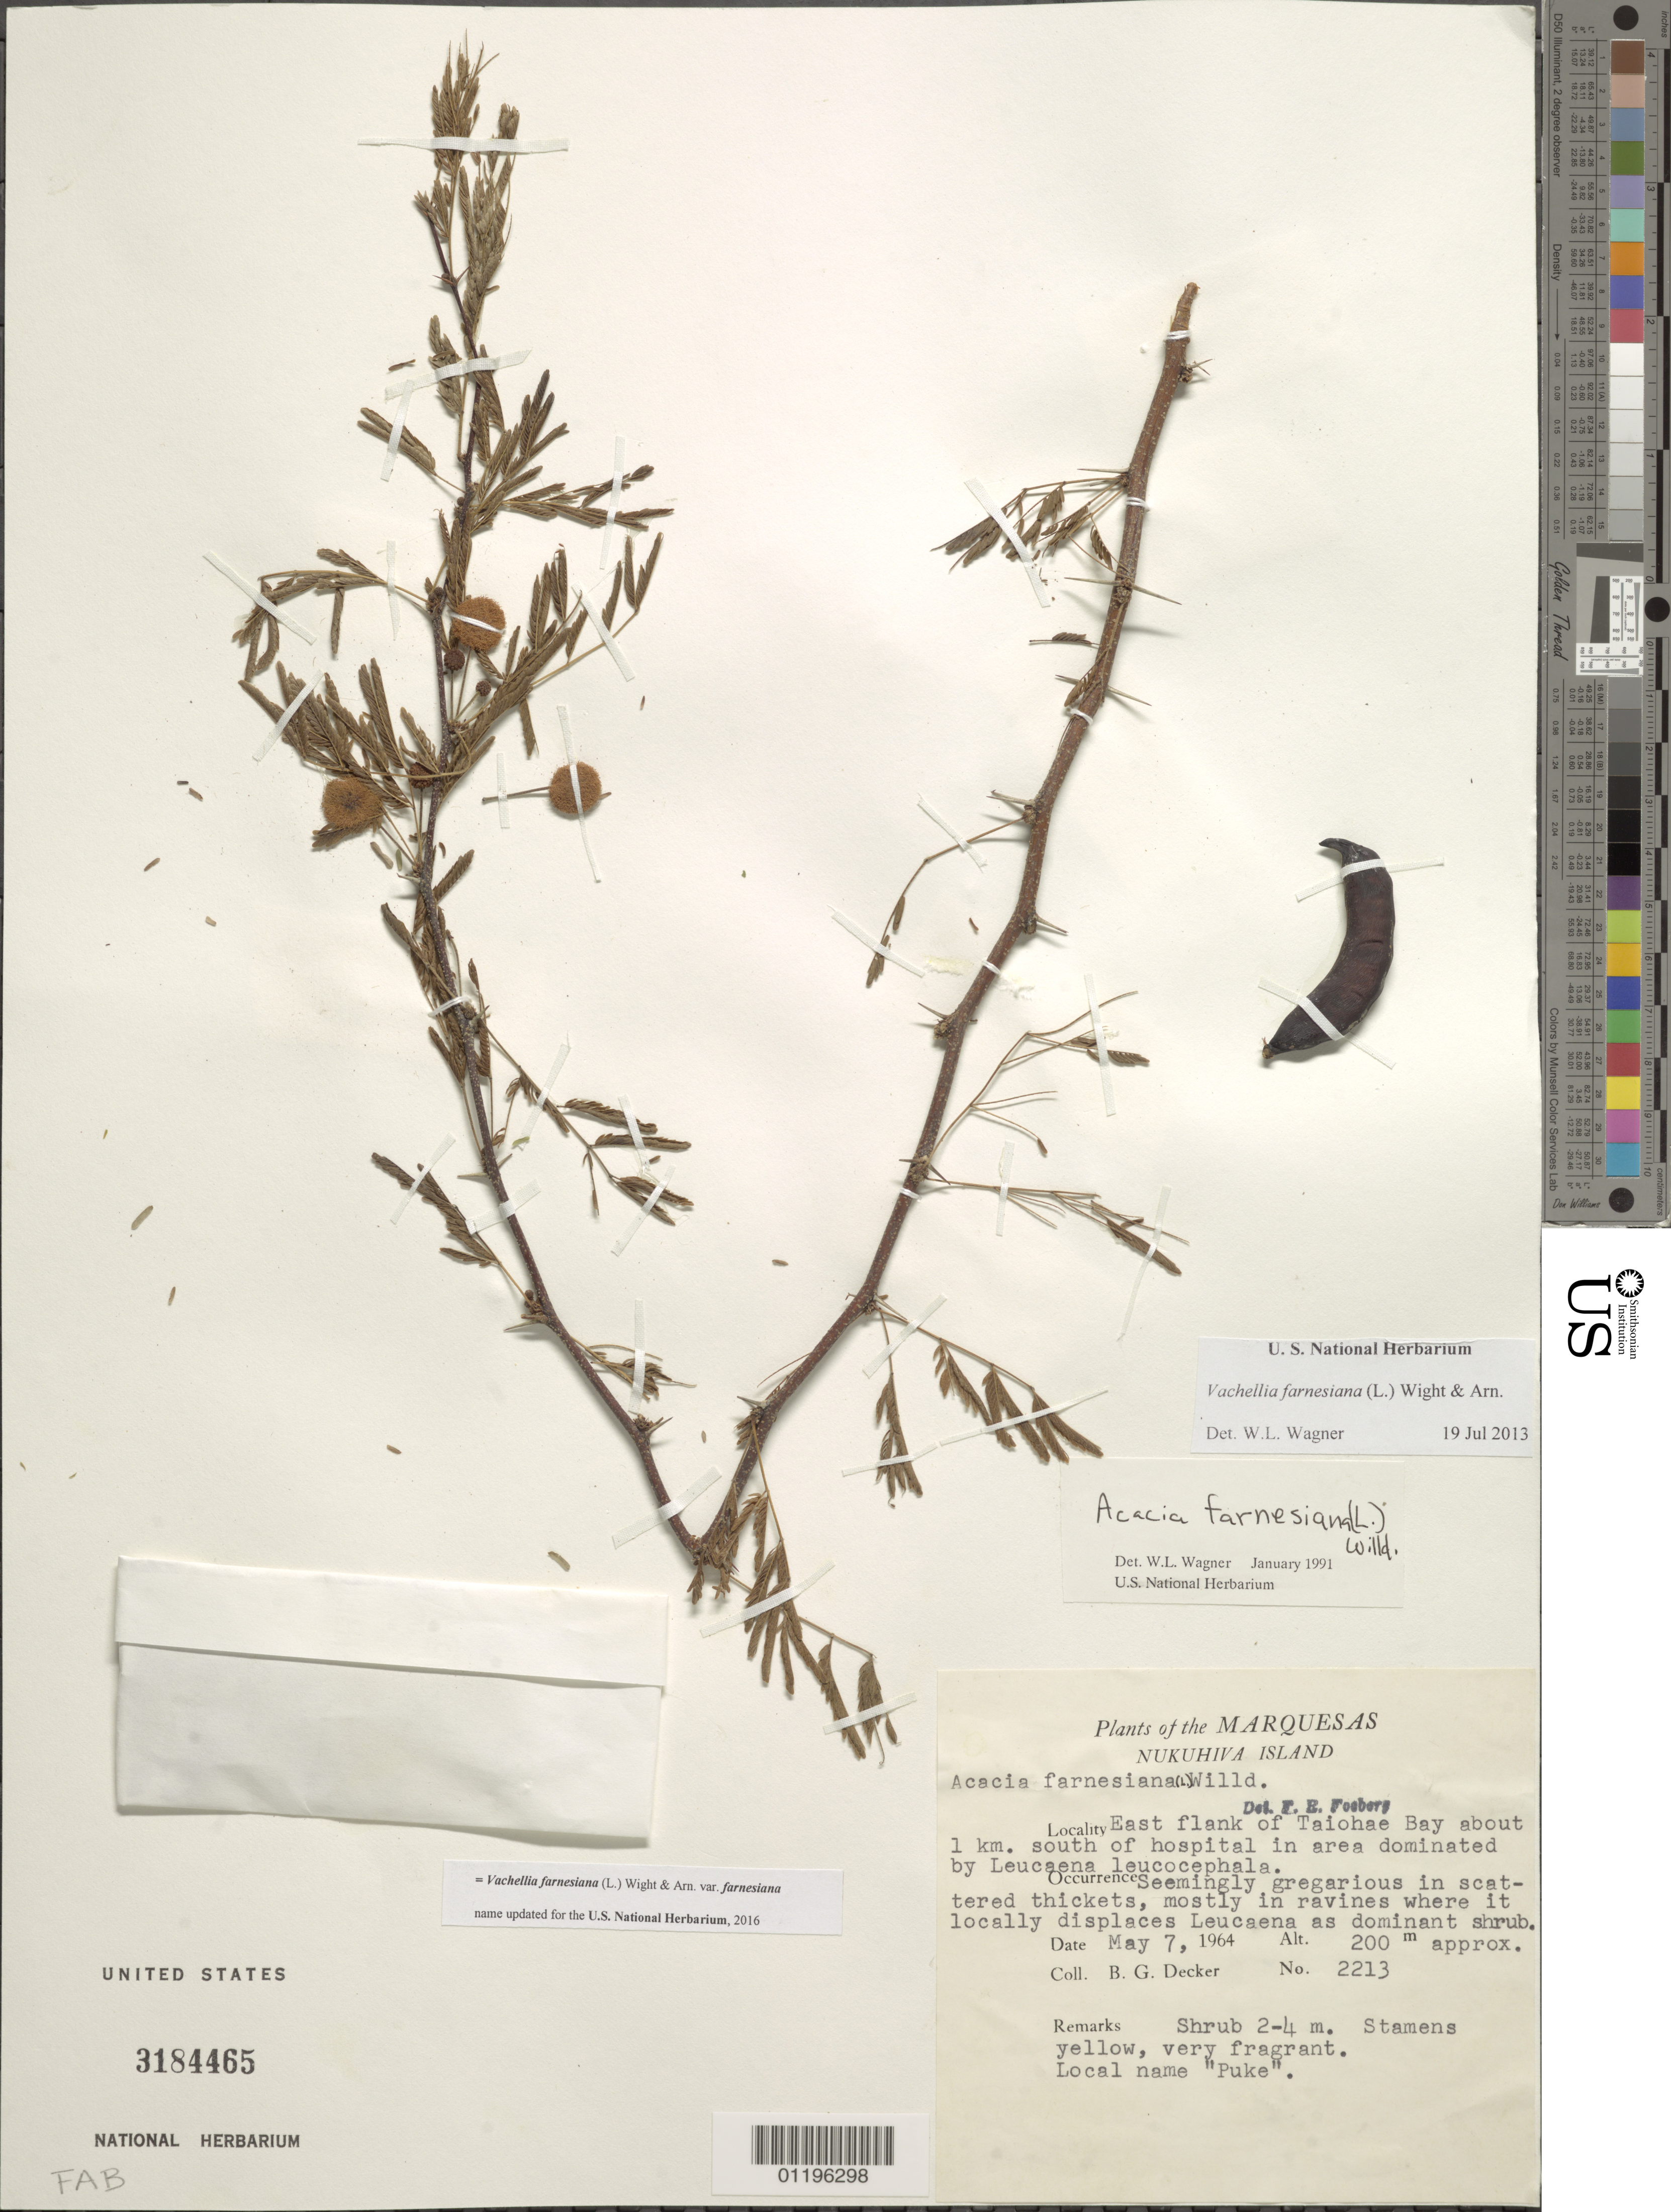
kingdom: Plantae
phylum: Tracheophyta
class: Magnoliopsida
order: Fabales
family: Fabaceae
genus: Vachellia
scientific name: Vachellia farnesiana var. farnesiana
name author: (L.) Wight & Arn.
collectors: B. G. Decker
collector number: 2213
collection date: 1964-05-07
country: French Polynesia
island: Nuku Hiva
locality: E flank of Taiohae Bay, 1 km S of hospital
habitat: Area dominated by Leucaena leucocephala. Seemingly gregarious in scattered thickets, mostly in ravines where it locally displaces Leucaena as the dominant shrub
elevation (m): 200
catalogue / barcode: US 3184465